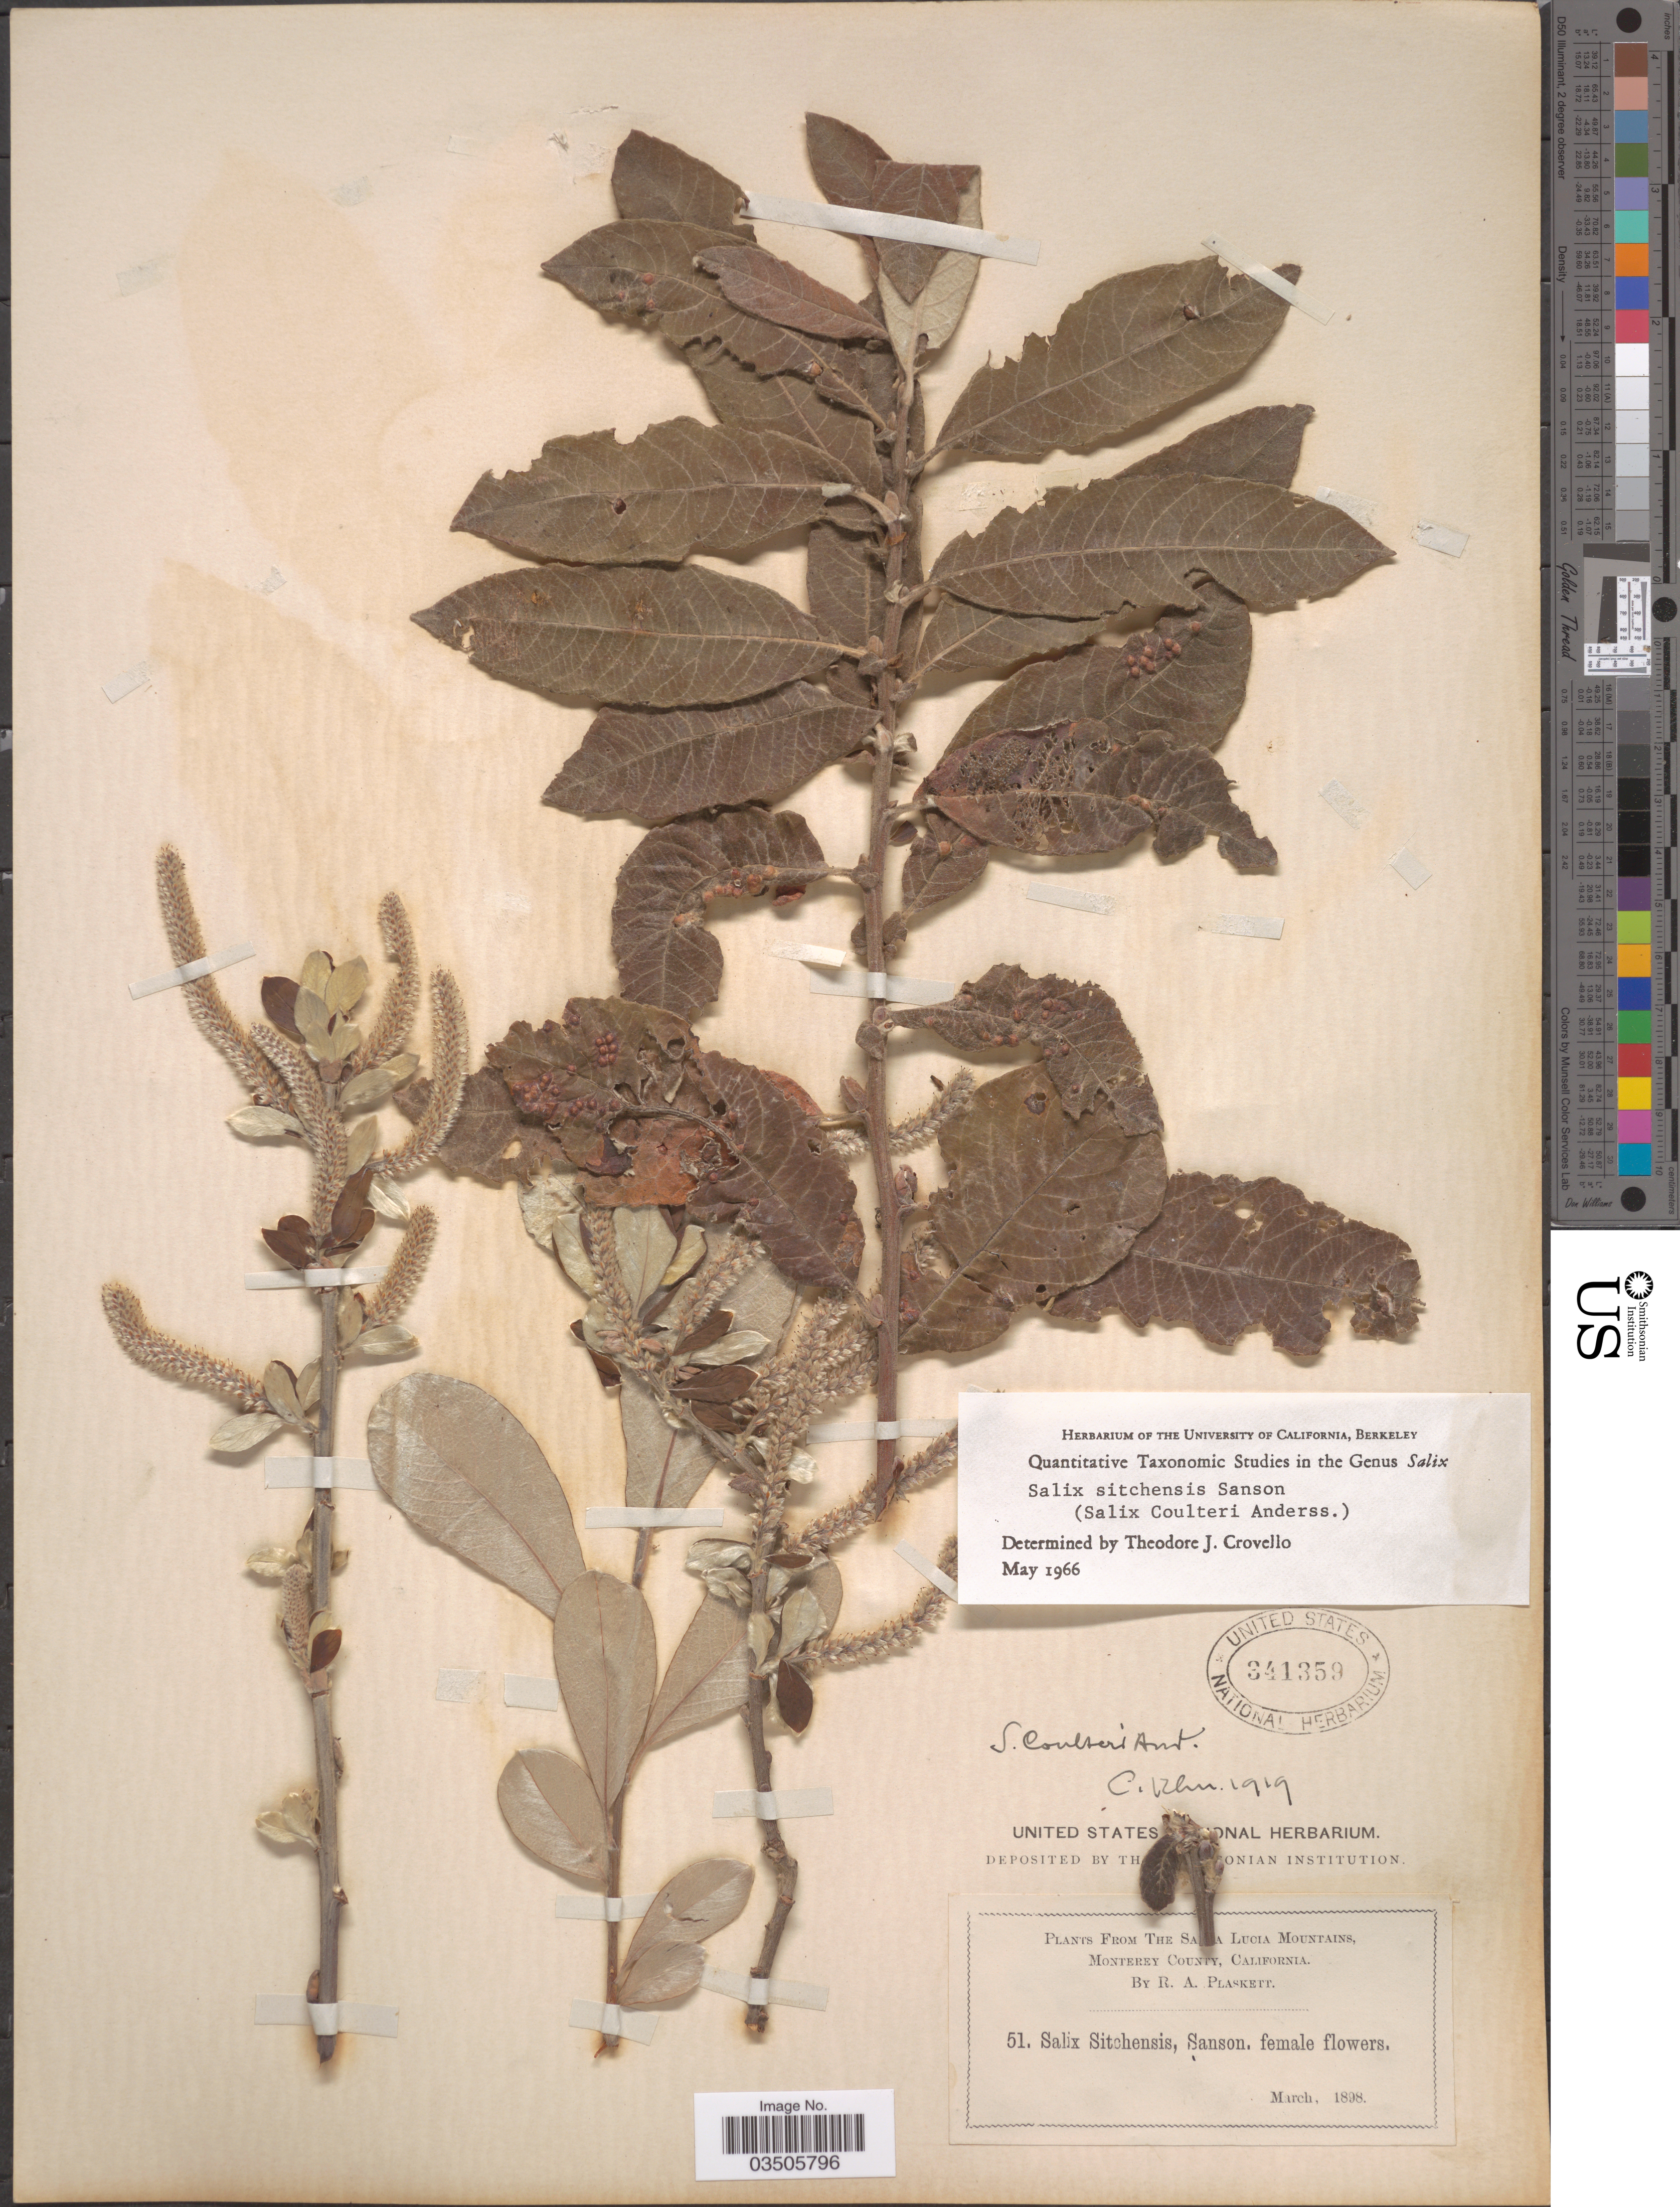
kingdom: Plantae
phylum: Tracheophyta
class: Magnoliopsida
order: Malpighiales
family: Salicaceae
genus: Salix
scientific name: Salix sitchensis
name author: Sanson ex Bong.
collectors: R. Plaskett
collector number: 51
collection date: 1898-03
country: United States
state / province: California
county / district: Monterey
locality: The Santa Lucia Mountains, Monterey County.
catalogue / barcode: US 341359